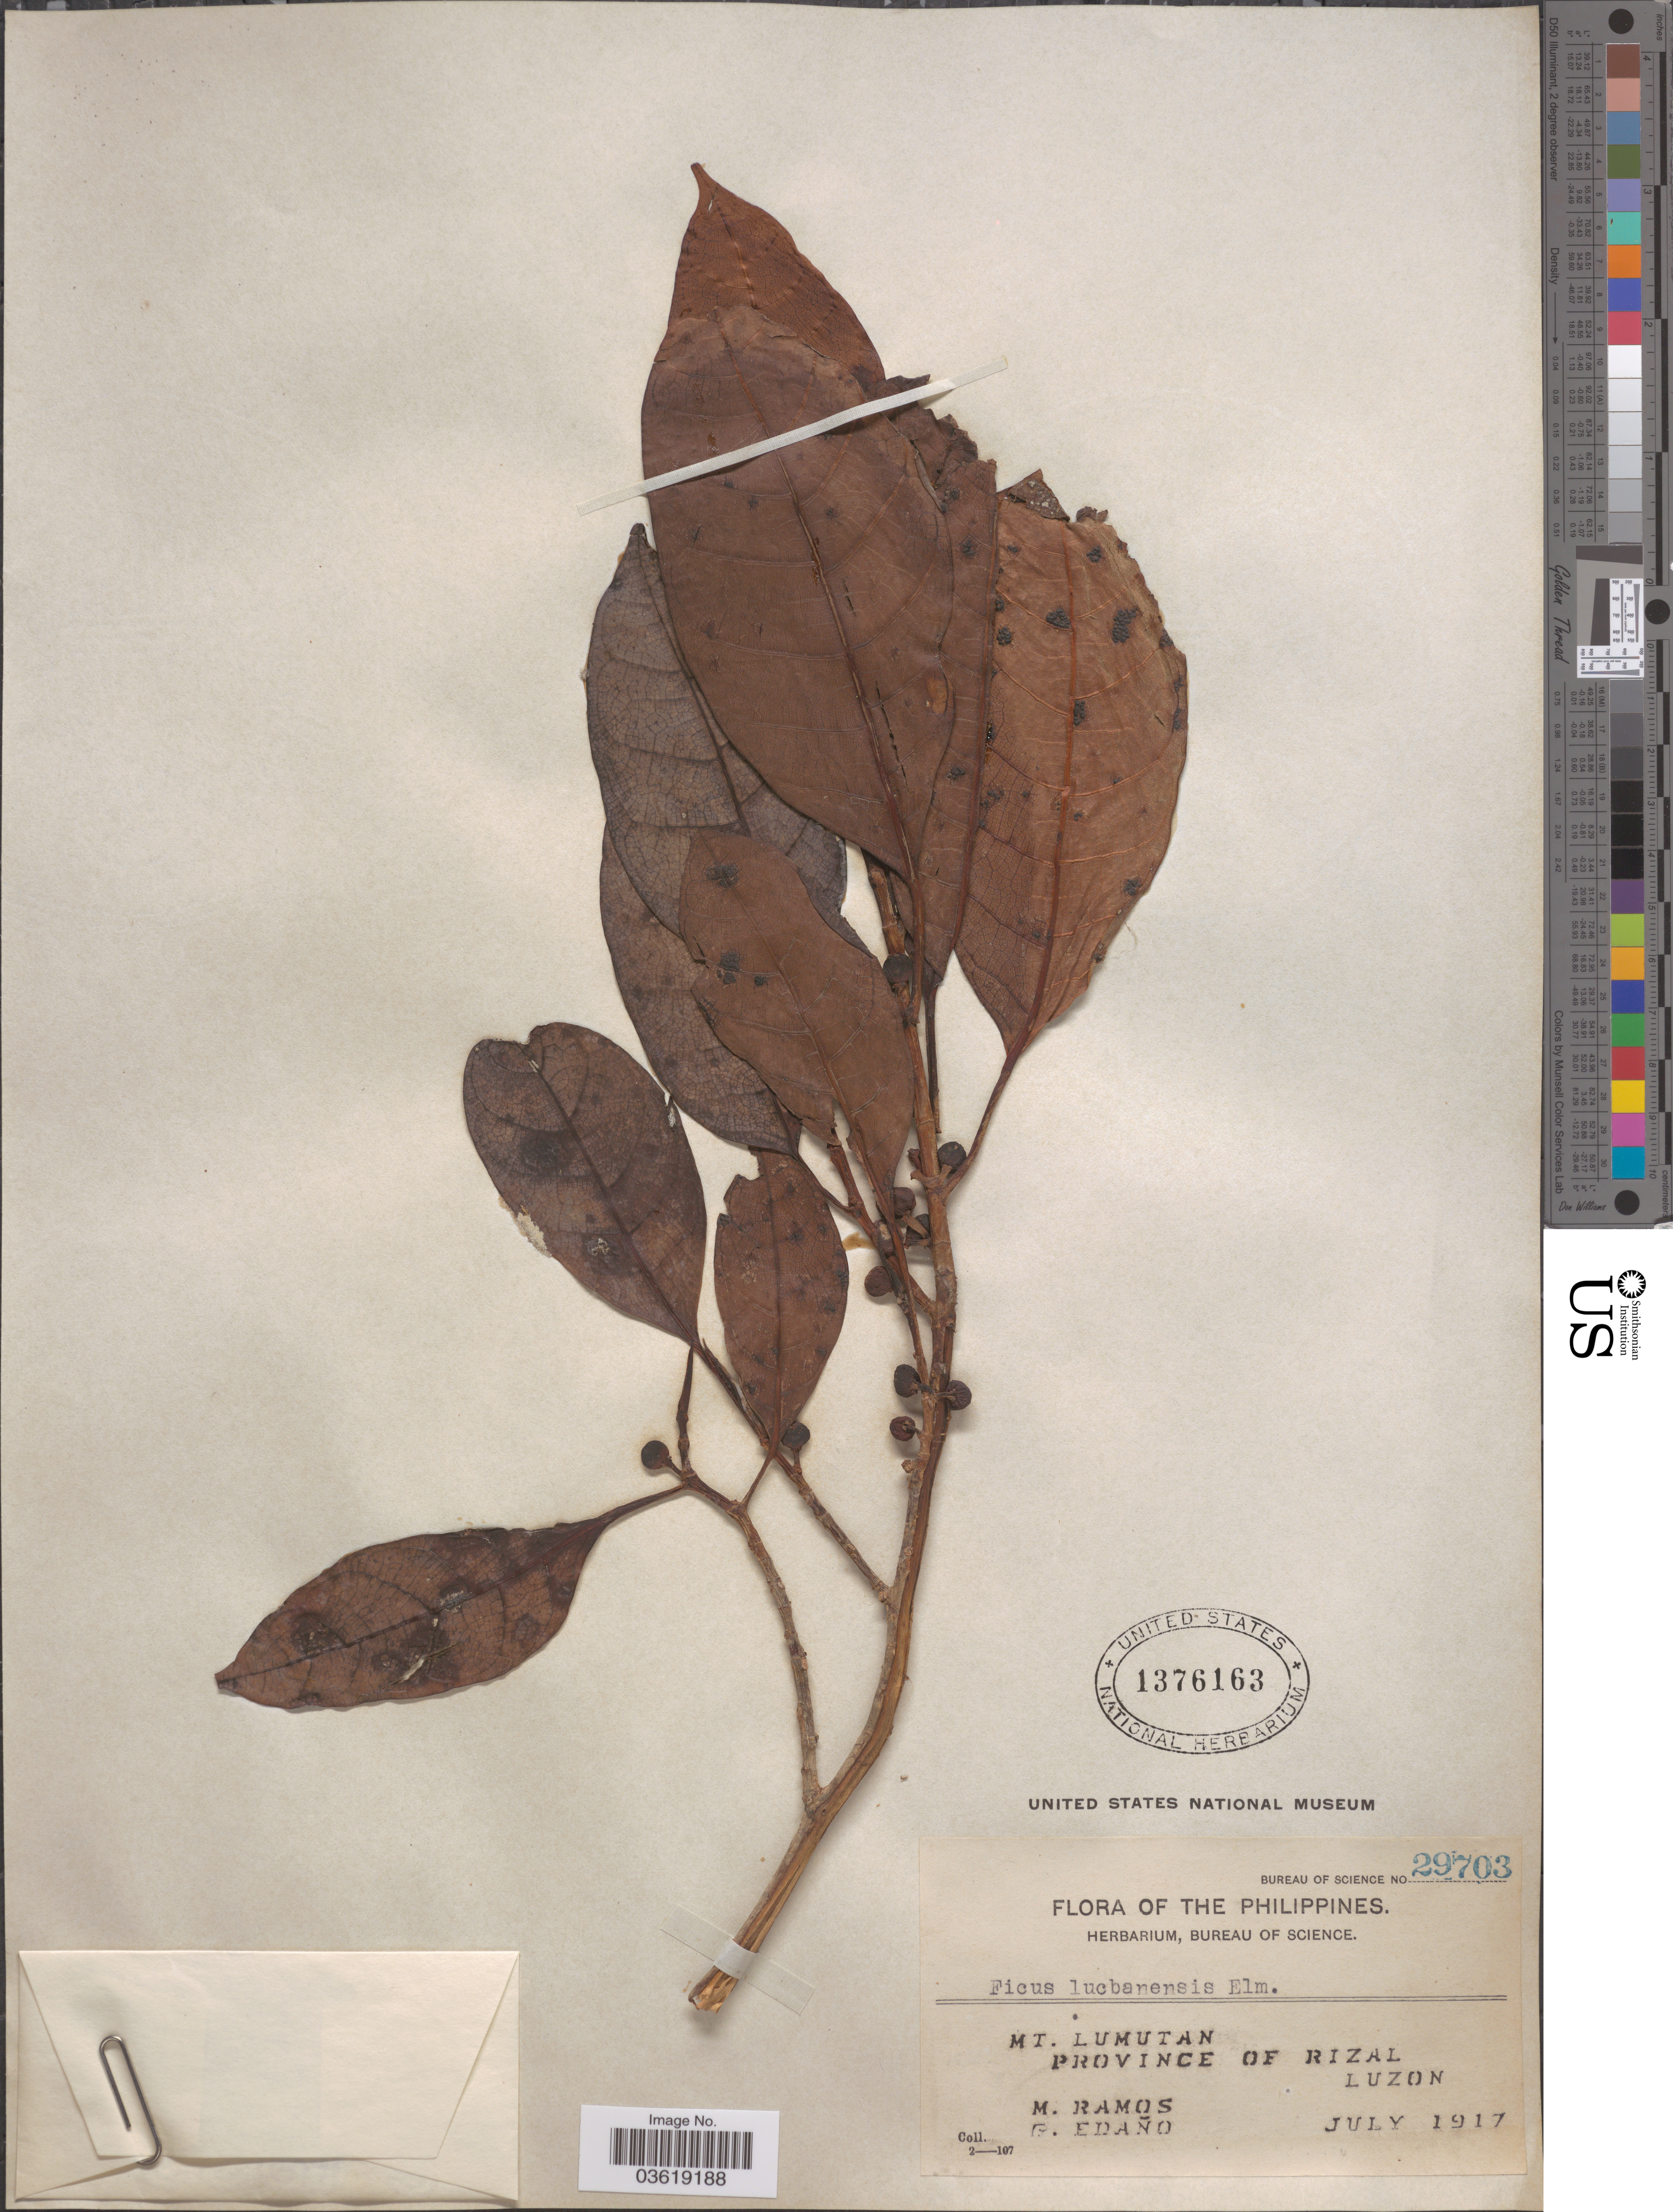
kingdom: Plantae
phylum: Tracheophyta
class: Magnoliopsida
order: Rosales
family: Moraceae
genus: Ficus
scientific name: Ficus lucbanensis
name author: Elmer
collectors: M. Ramos & G. Edaño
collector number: Bureau of Science 29703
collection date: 1917-07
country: Philippines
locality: Mt. Lumutan. Province of Rizal, Luzon.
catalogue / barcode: US 1376163